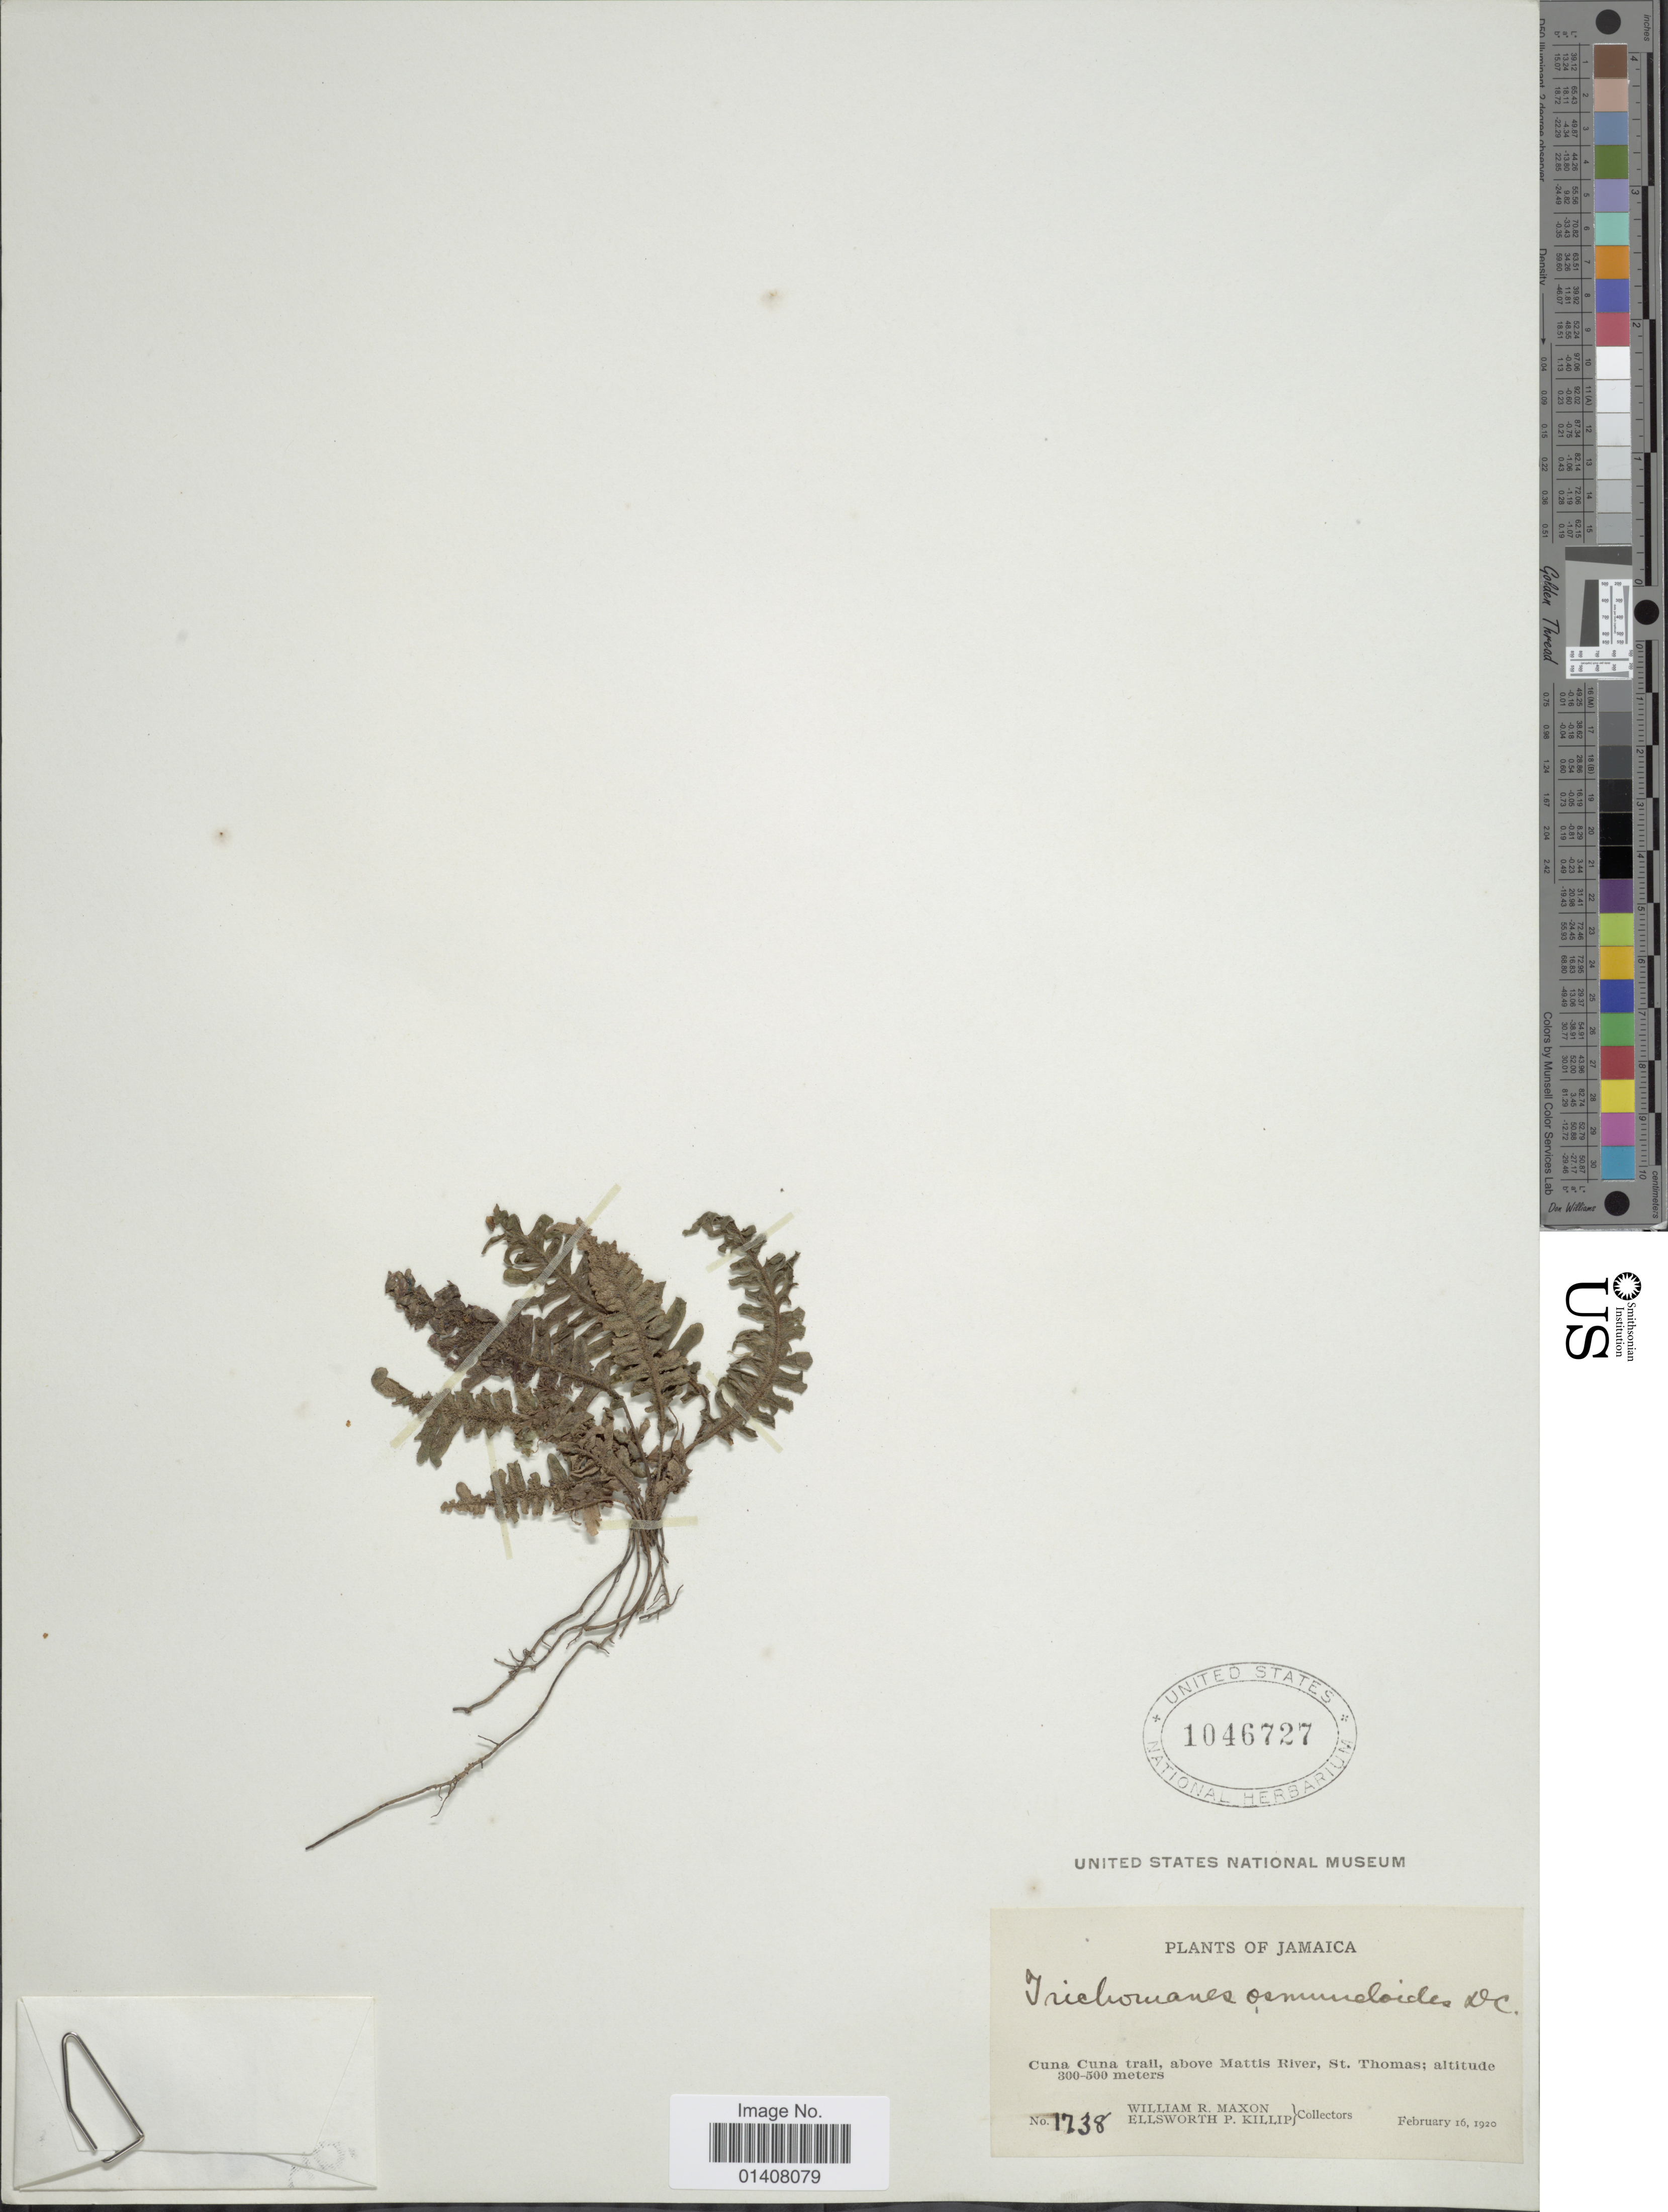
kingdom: Plantae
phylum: Tracheophyta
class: Polypodiopsida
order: Hymenophyllales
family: Hymenophyllaceae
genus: Trichomanes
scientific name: Trichomanes osmundoides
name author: DC. ex Poir.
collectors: W. R. Maxon & E. P. Killip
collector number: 1738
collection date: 1920-02-16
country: Jamaica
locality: Cuna Cuna trail, above Mattis River, St. Thomas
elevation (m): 300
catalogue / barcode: US 1046727